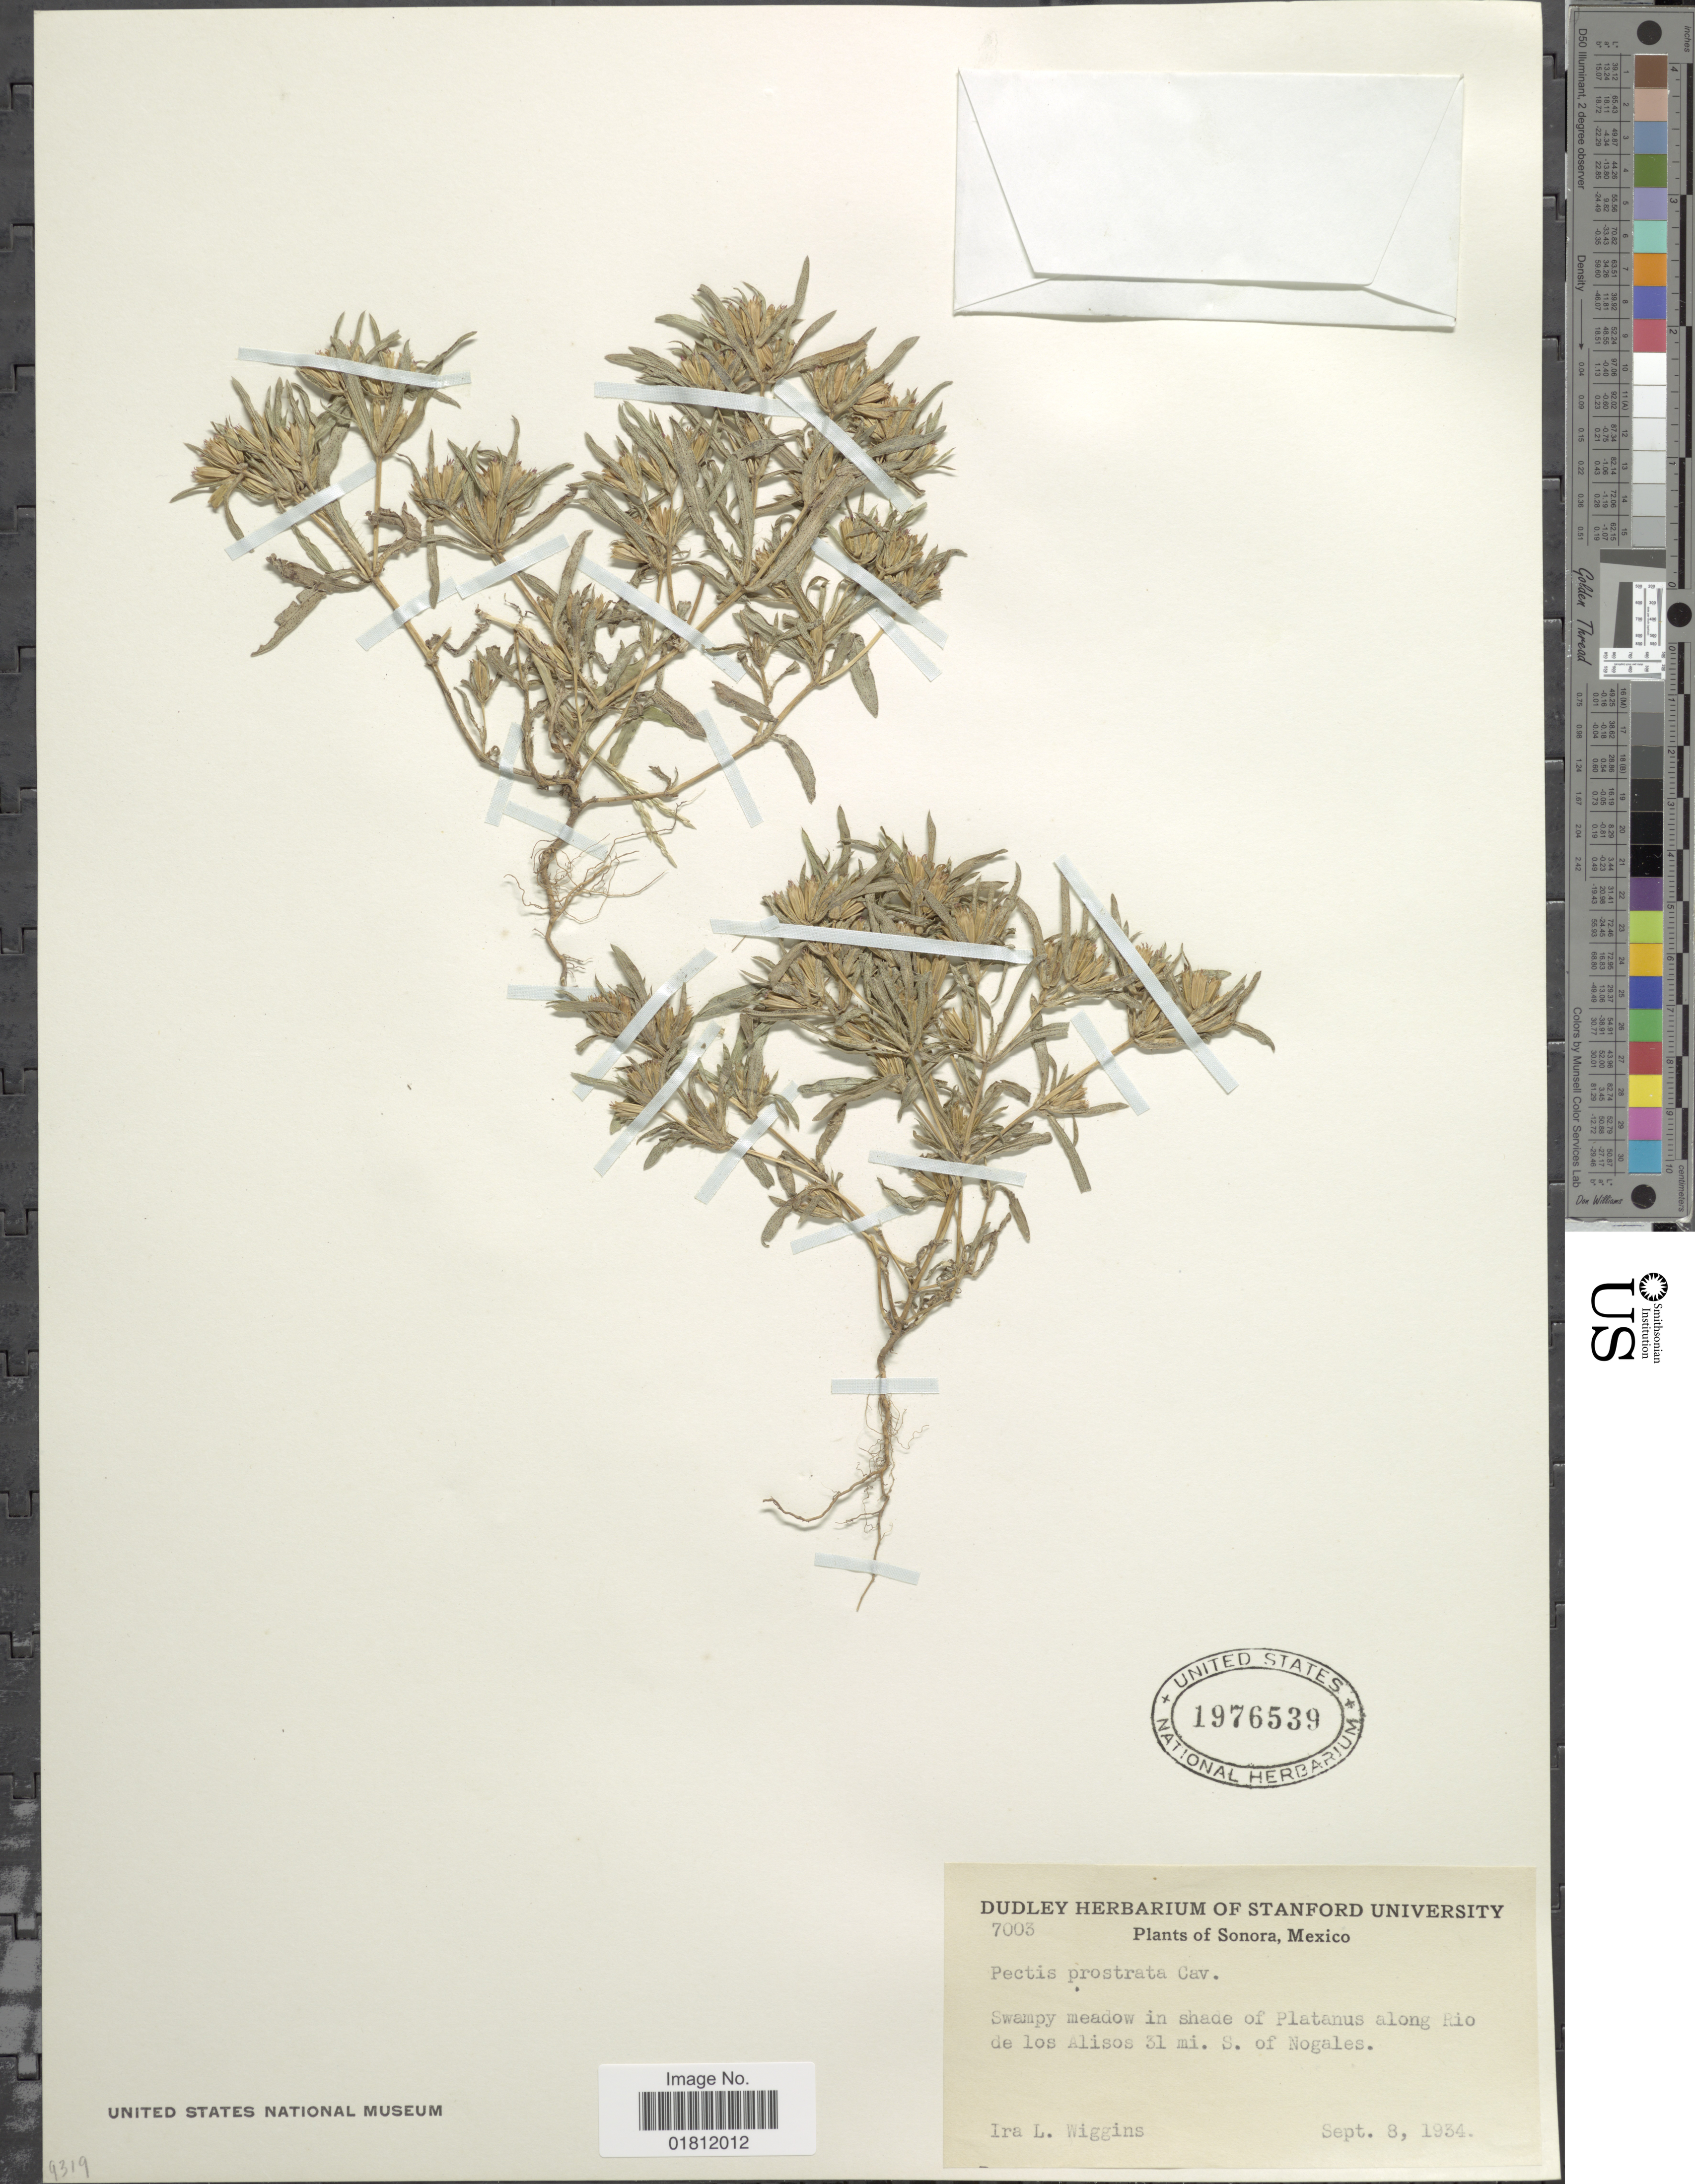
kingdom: Plantae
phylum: Tracheophyta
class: Magnoliopsida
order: Asterales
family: Asteraceae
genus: Pectis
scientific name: Pectis prostrata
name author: Cav.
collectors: I. L. Wiggins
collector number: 7003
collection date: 1934-09-08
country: Mexico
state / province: Sonora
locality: Sonora, Mexico. In shade of Platanus along Rio de los Alisos 31 mi. S. of Nogales.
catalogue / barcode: US 1976539